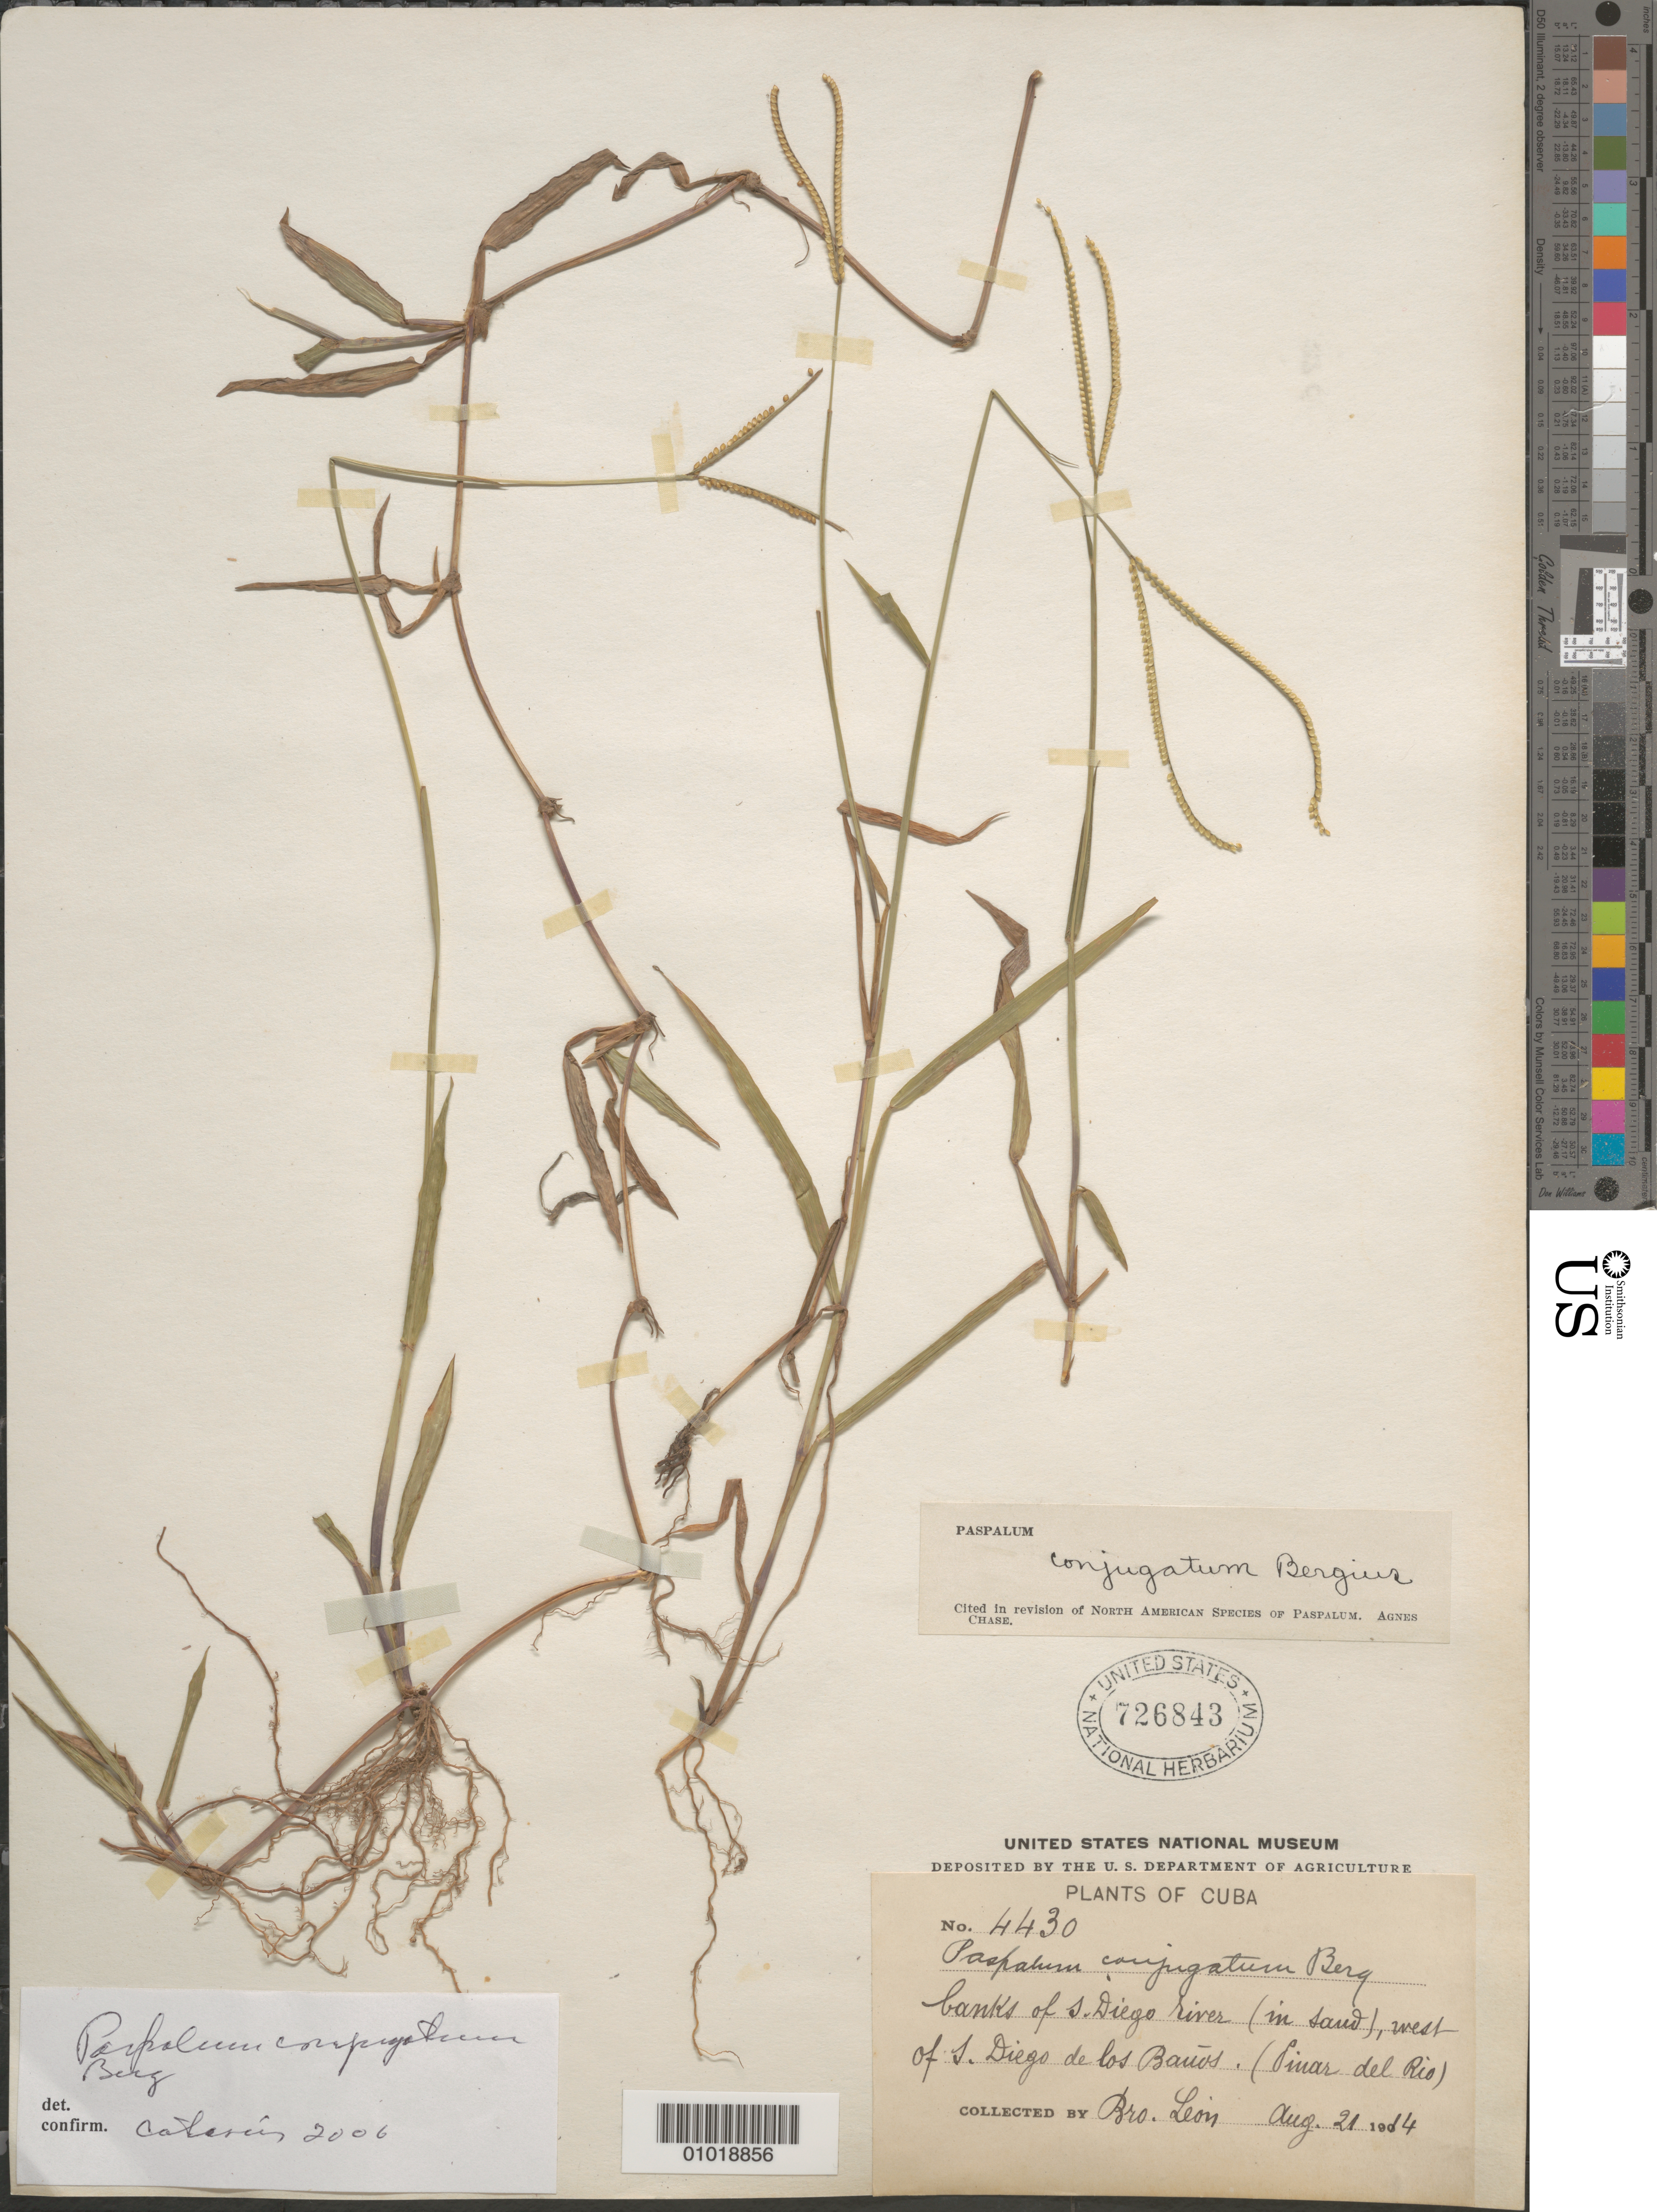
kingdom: Plantae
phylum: Tracheophyta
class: Liliopsida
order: Poales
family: Poaceae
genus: Paspalum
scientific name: Paspalum conjugatum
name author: P.J. Bergius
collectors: Bro. León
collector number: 4430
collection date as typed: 21 Aug 1914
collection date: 1914-08-21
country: Cuba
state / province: Pinar del Rio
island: Cuba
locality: Banks of S Diego river (in sand), W of San Diego de los Baños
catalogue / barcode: US 726843